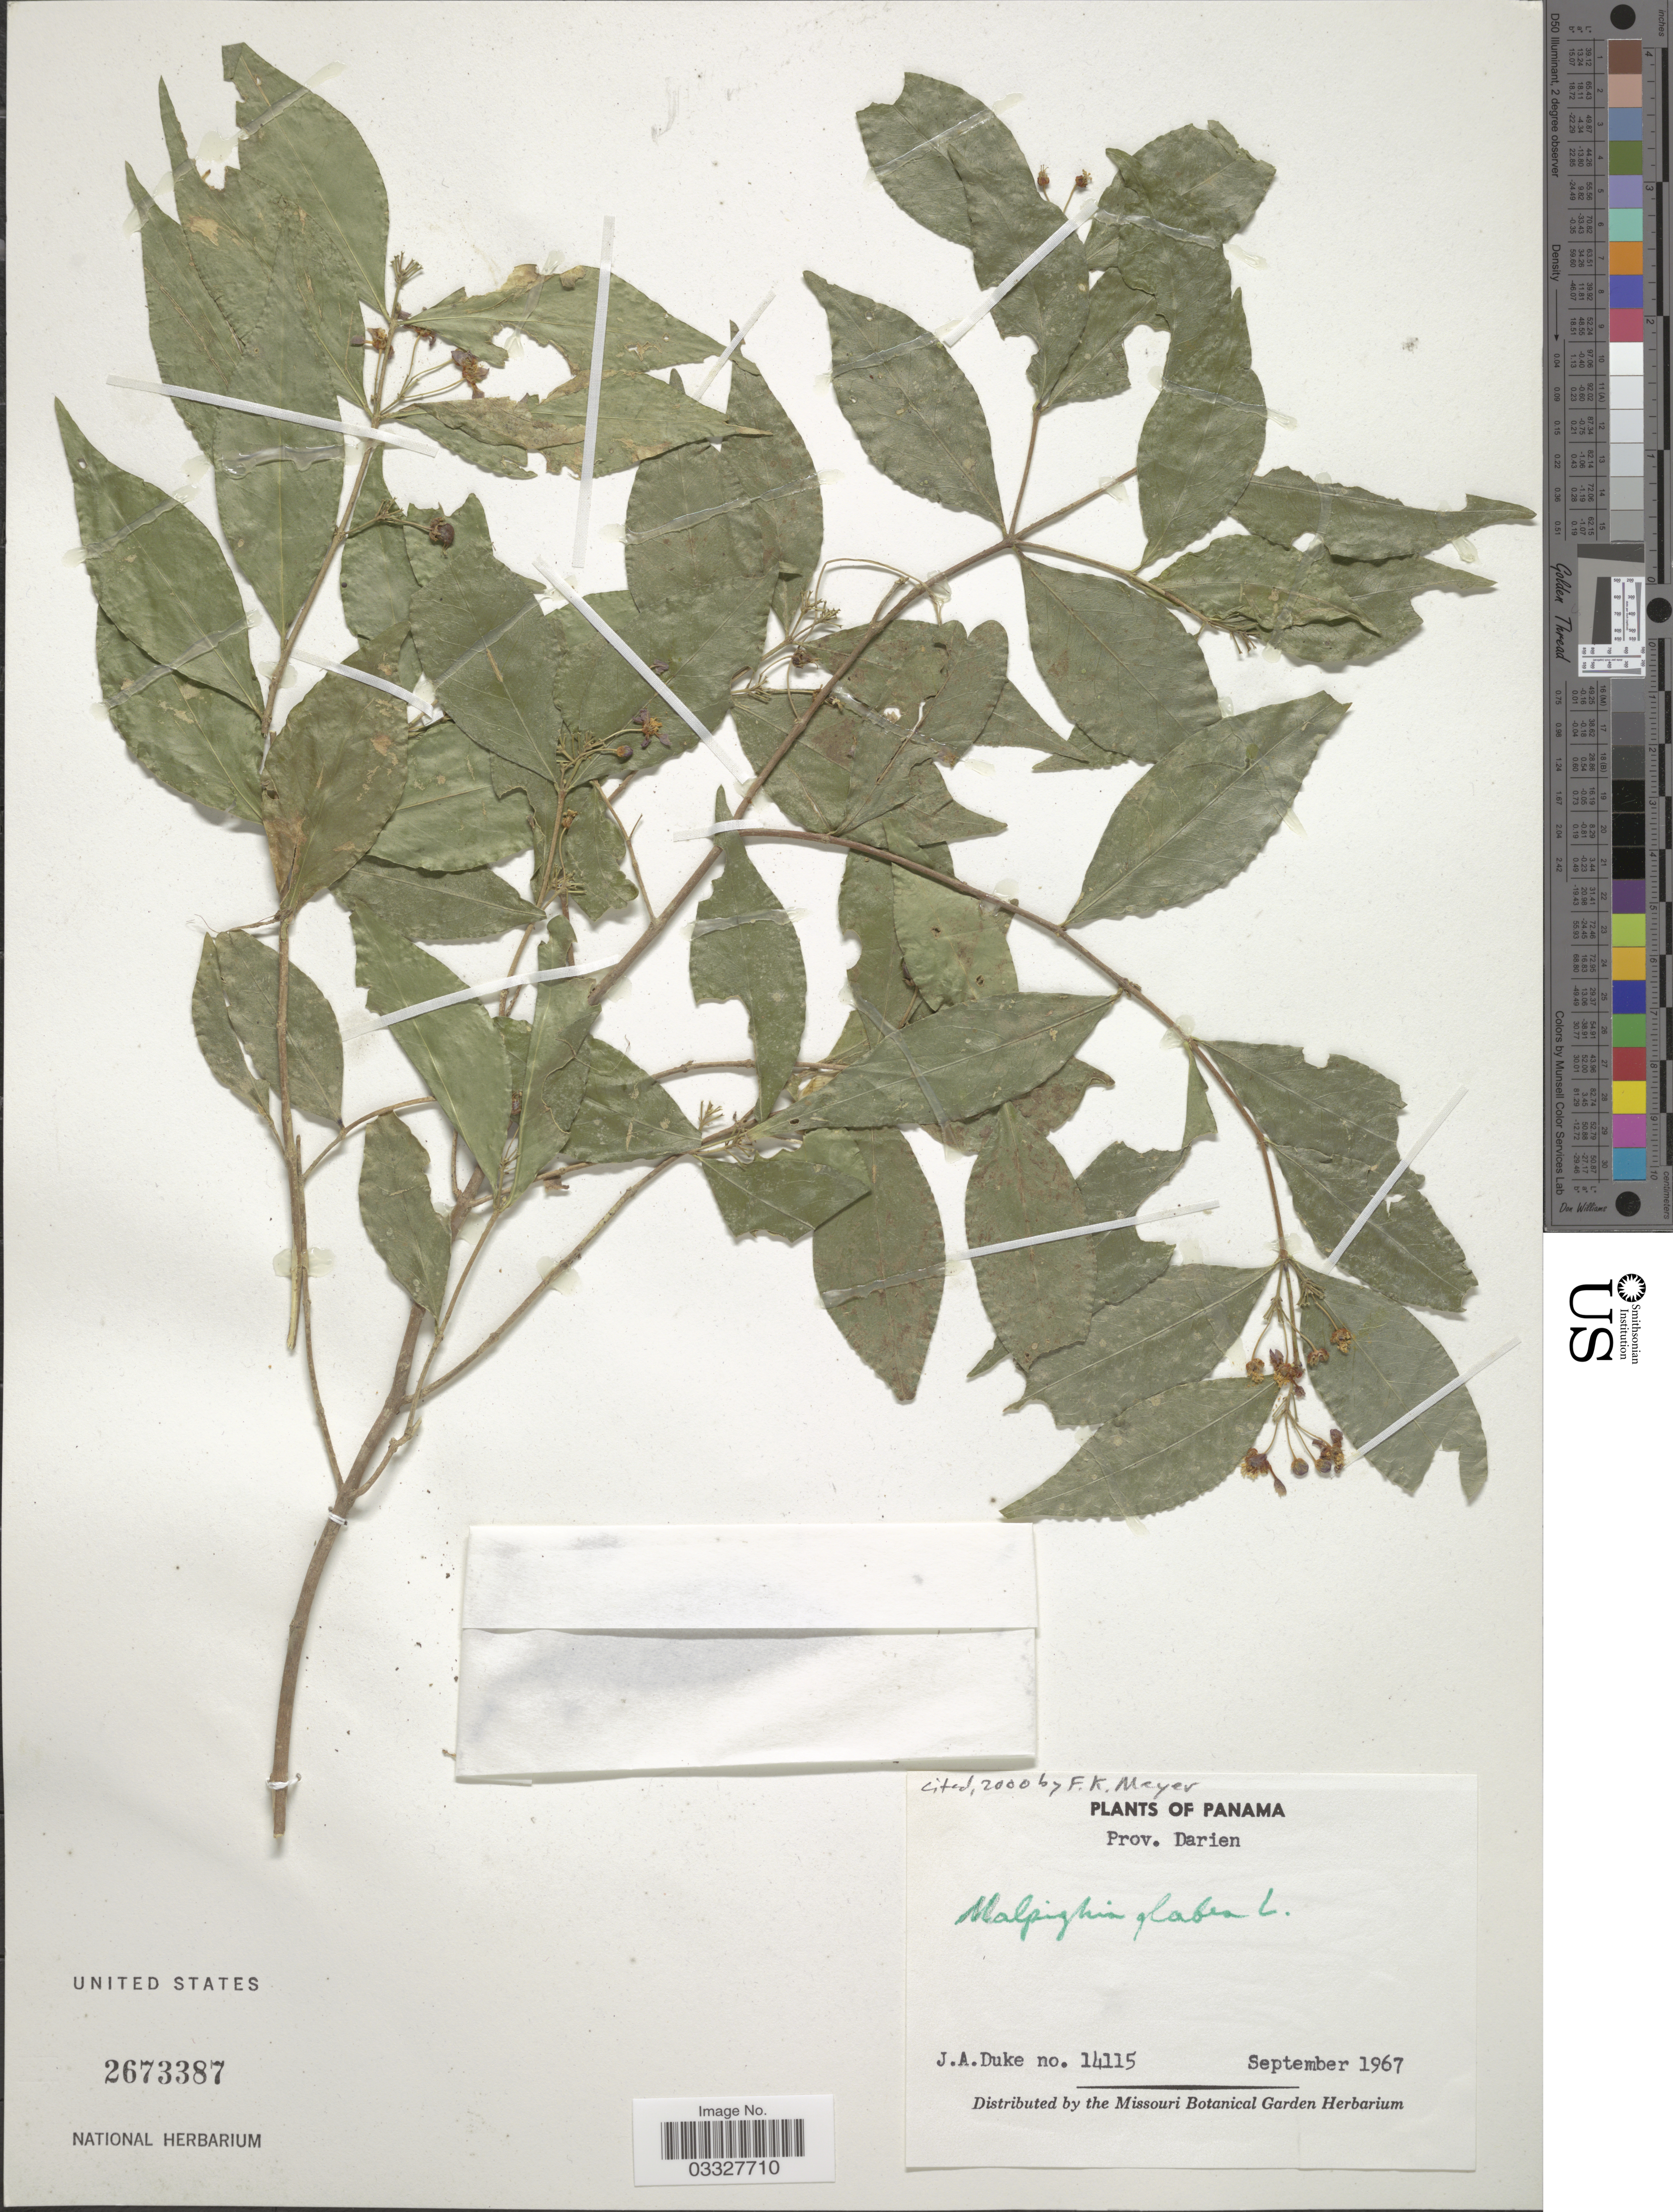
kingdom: Plantae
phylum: Tracheophyta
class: Magnoliopsida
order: Malpighiales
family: Malpighiaceae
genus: Malpighia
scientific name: Malpighia glabra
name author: L.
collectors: J. A. Duke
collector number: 14115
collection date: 1967-09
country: Panama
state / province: Darién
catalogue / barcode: US 2673387